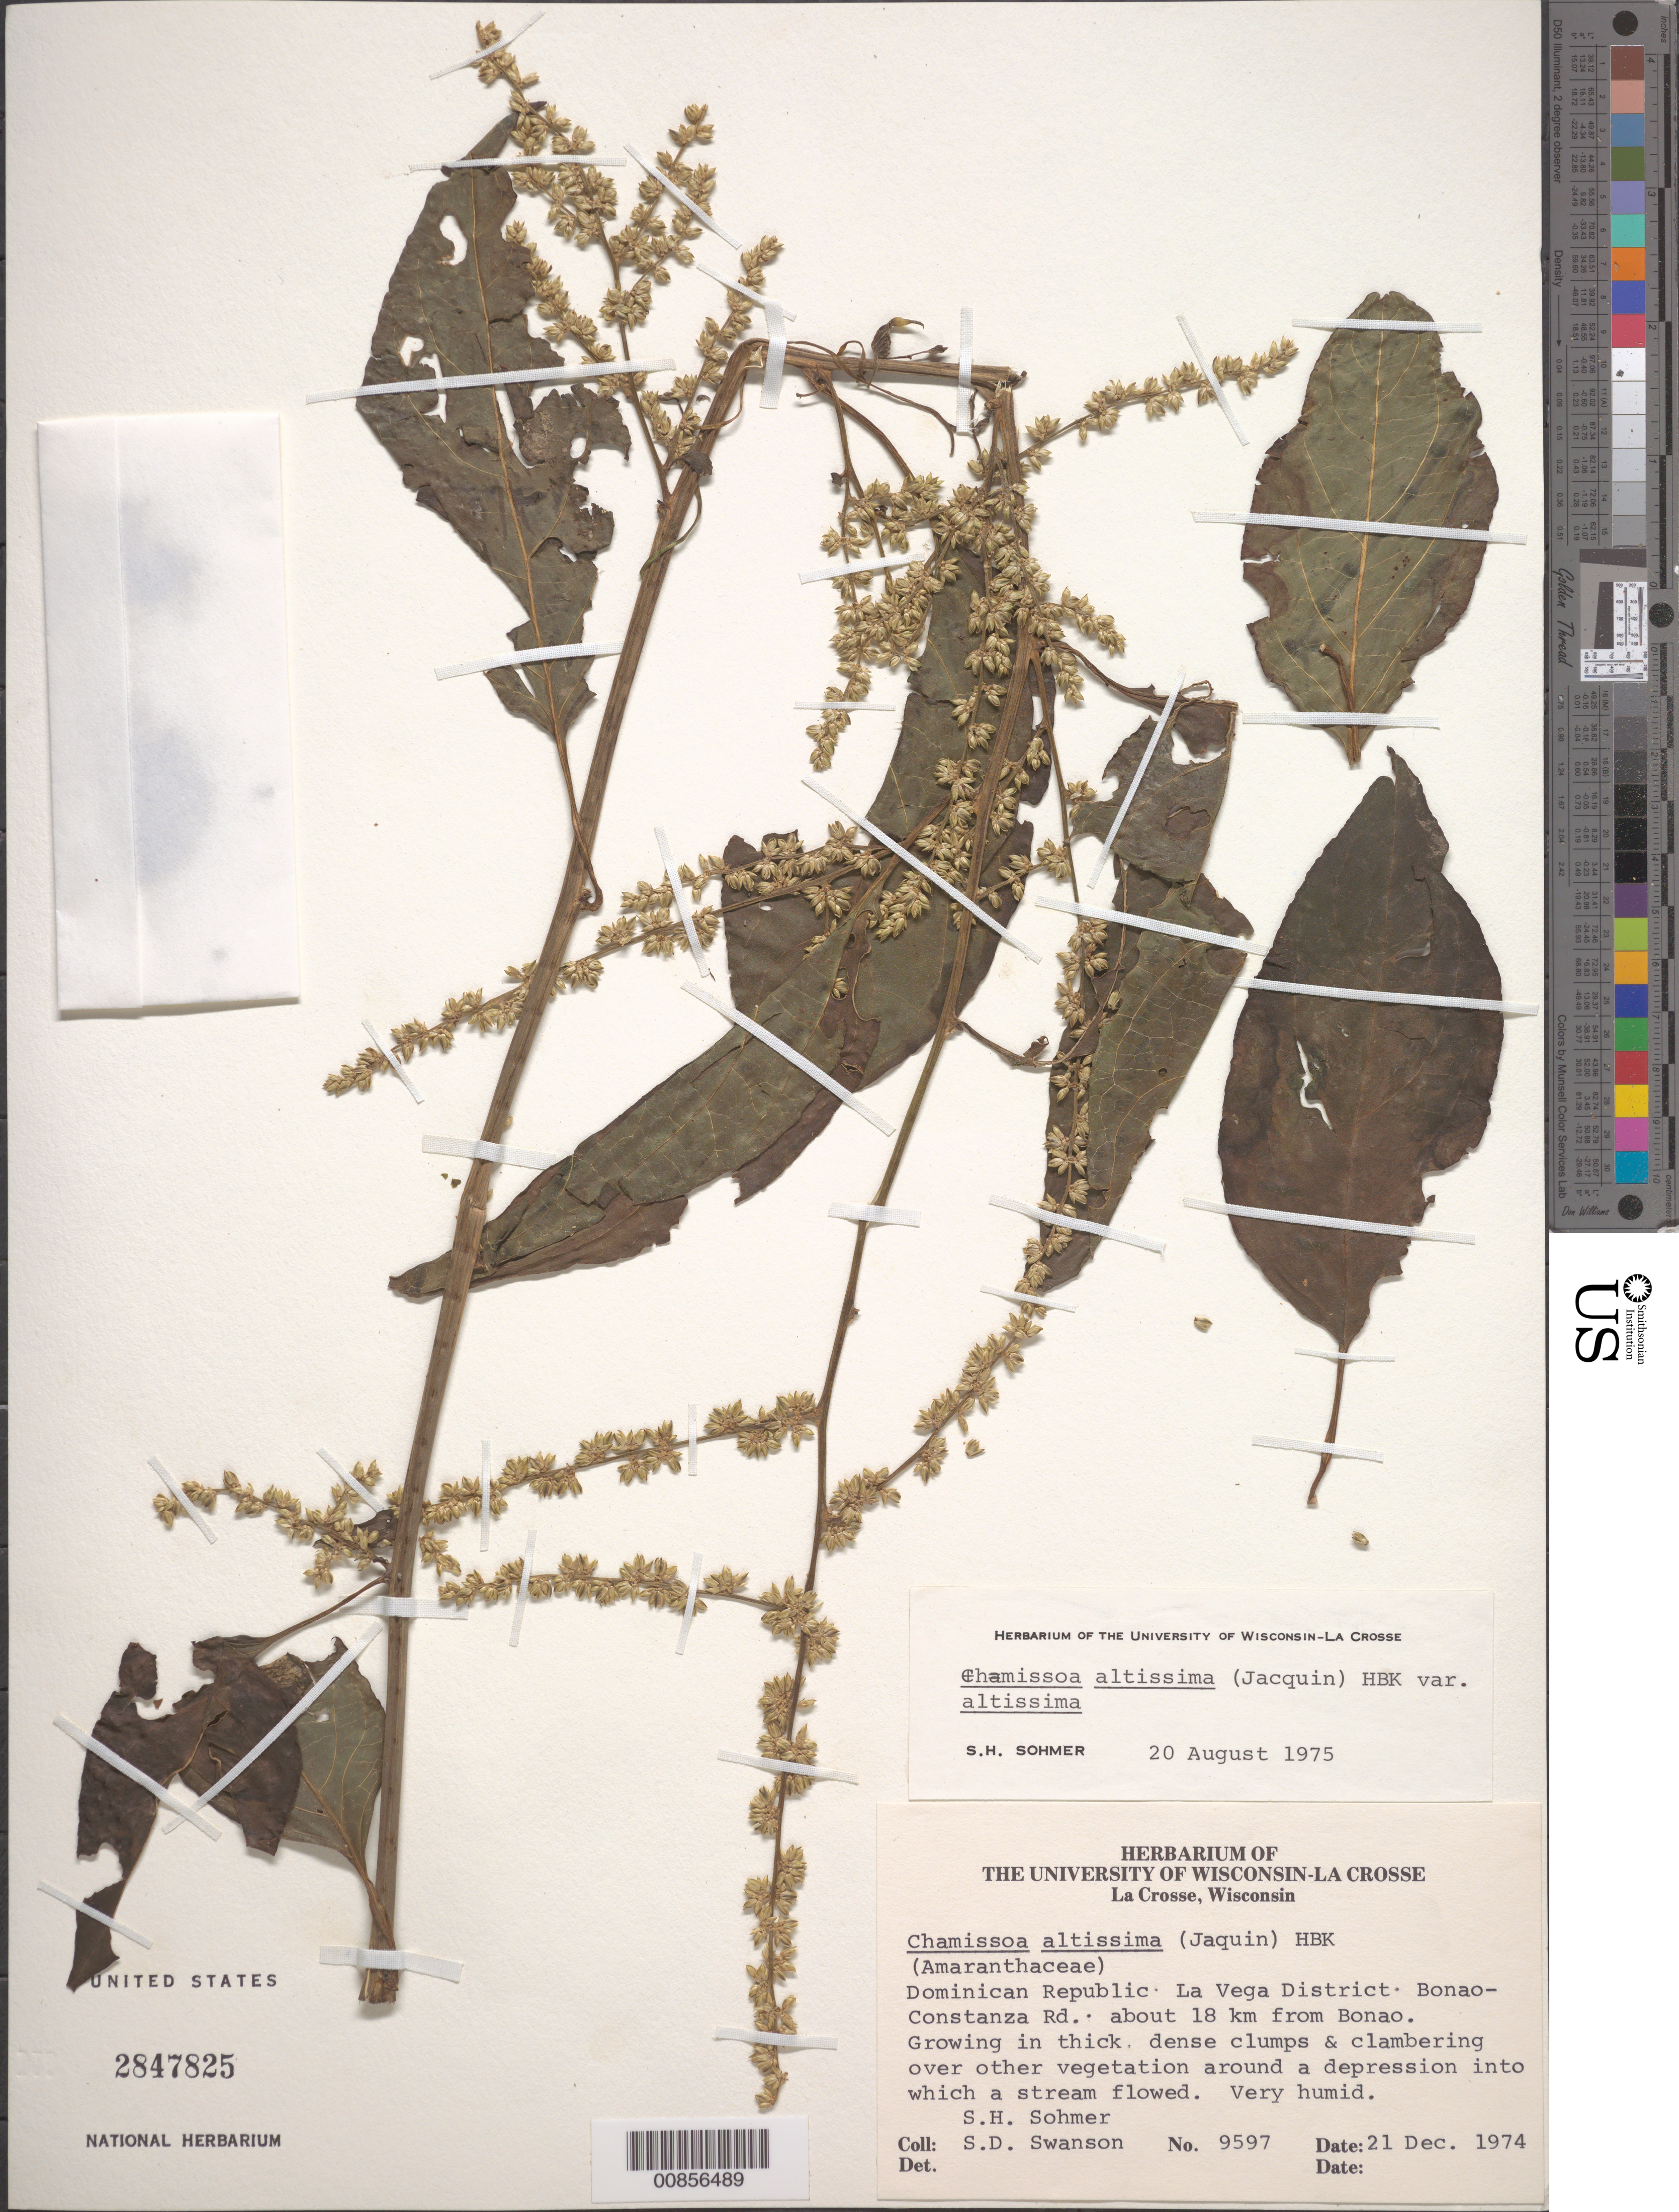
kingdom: Plantae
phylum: Tracheophyta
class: Magnoliopsida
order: Caryophyllales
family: Amaranthaceae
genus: Chamissoa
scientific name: Chamissoa altissima var. altissima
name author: (Jacq.) Kunth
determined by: Sohmer, S. H.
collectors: S. H. Sohmer & S. Swanson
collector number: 9597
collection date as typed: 21 Dec 1974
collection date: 1974-12-21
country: Dominican Republic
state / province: La Vega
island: Hispaniola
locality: Bonao-Constanza Road. About 18 km. from Bonao.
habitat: Clambering over other vegetation around a depression into which a stream flowed. Very humid..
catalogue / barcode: US 2847825